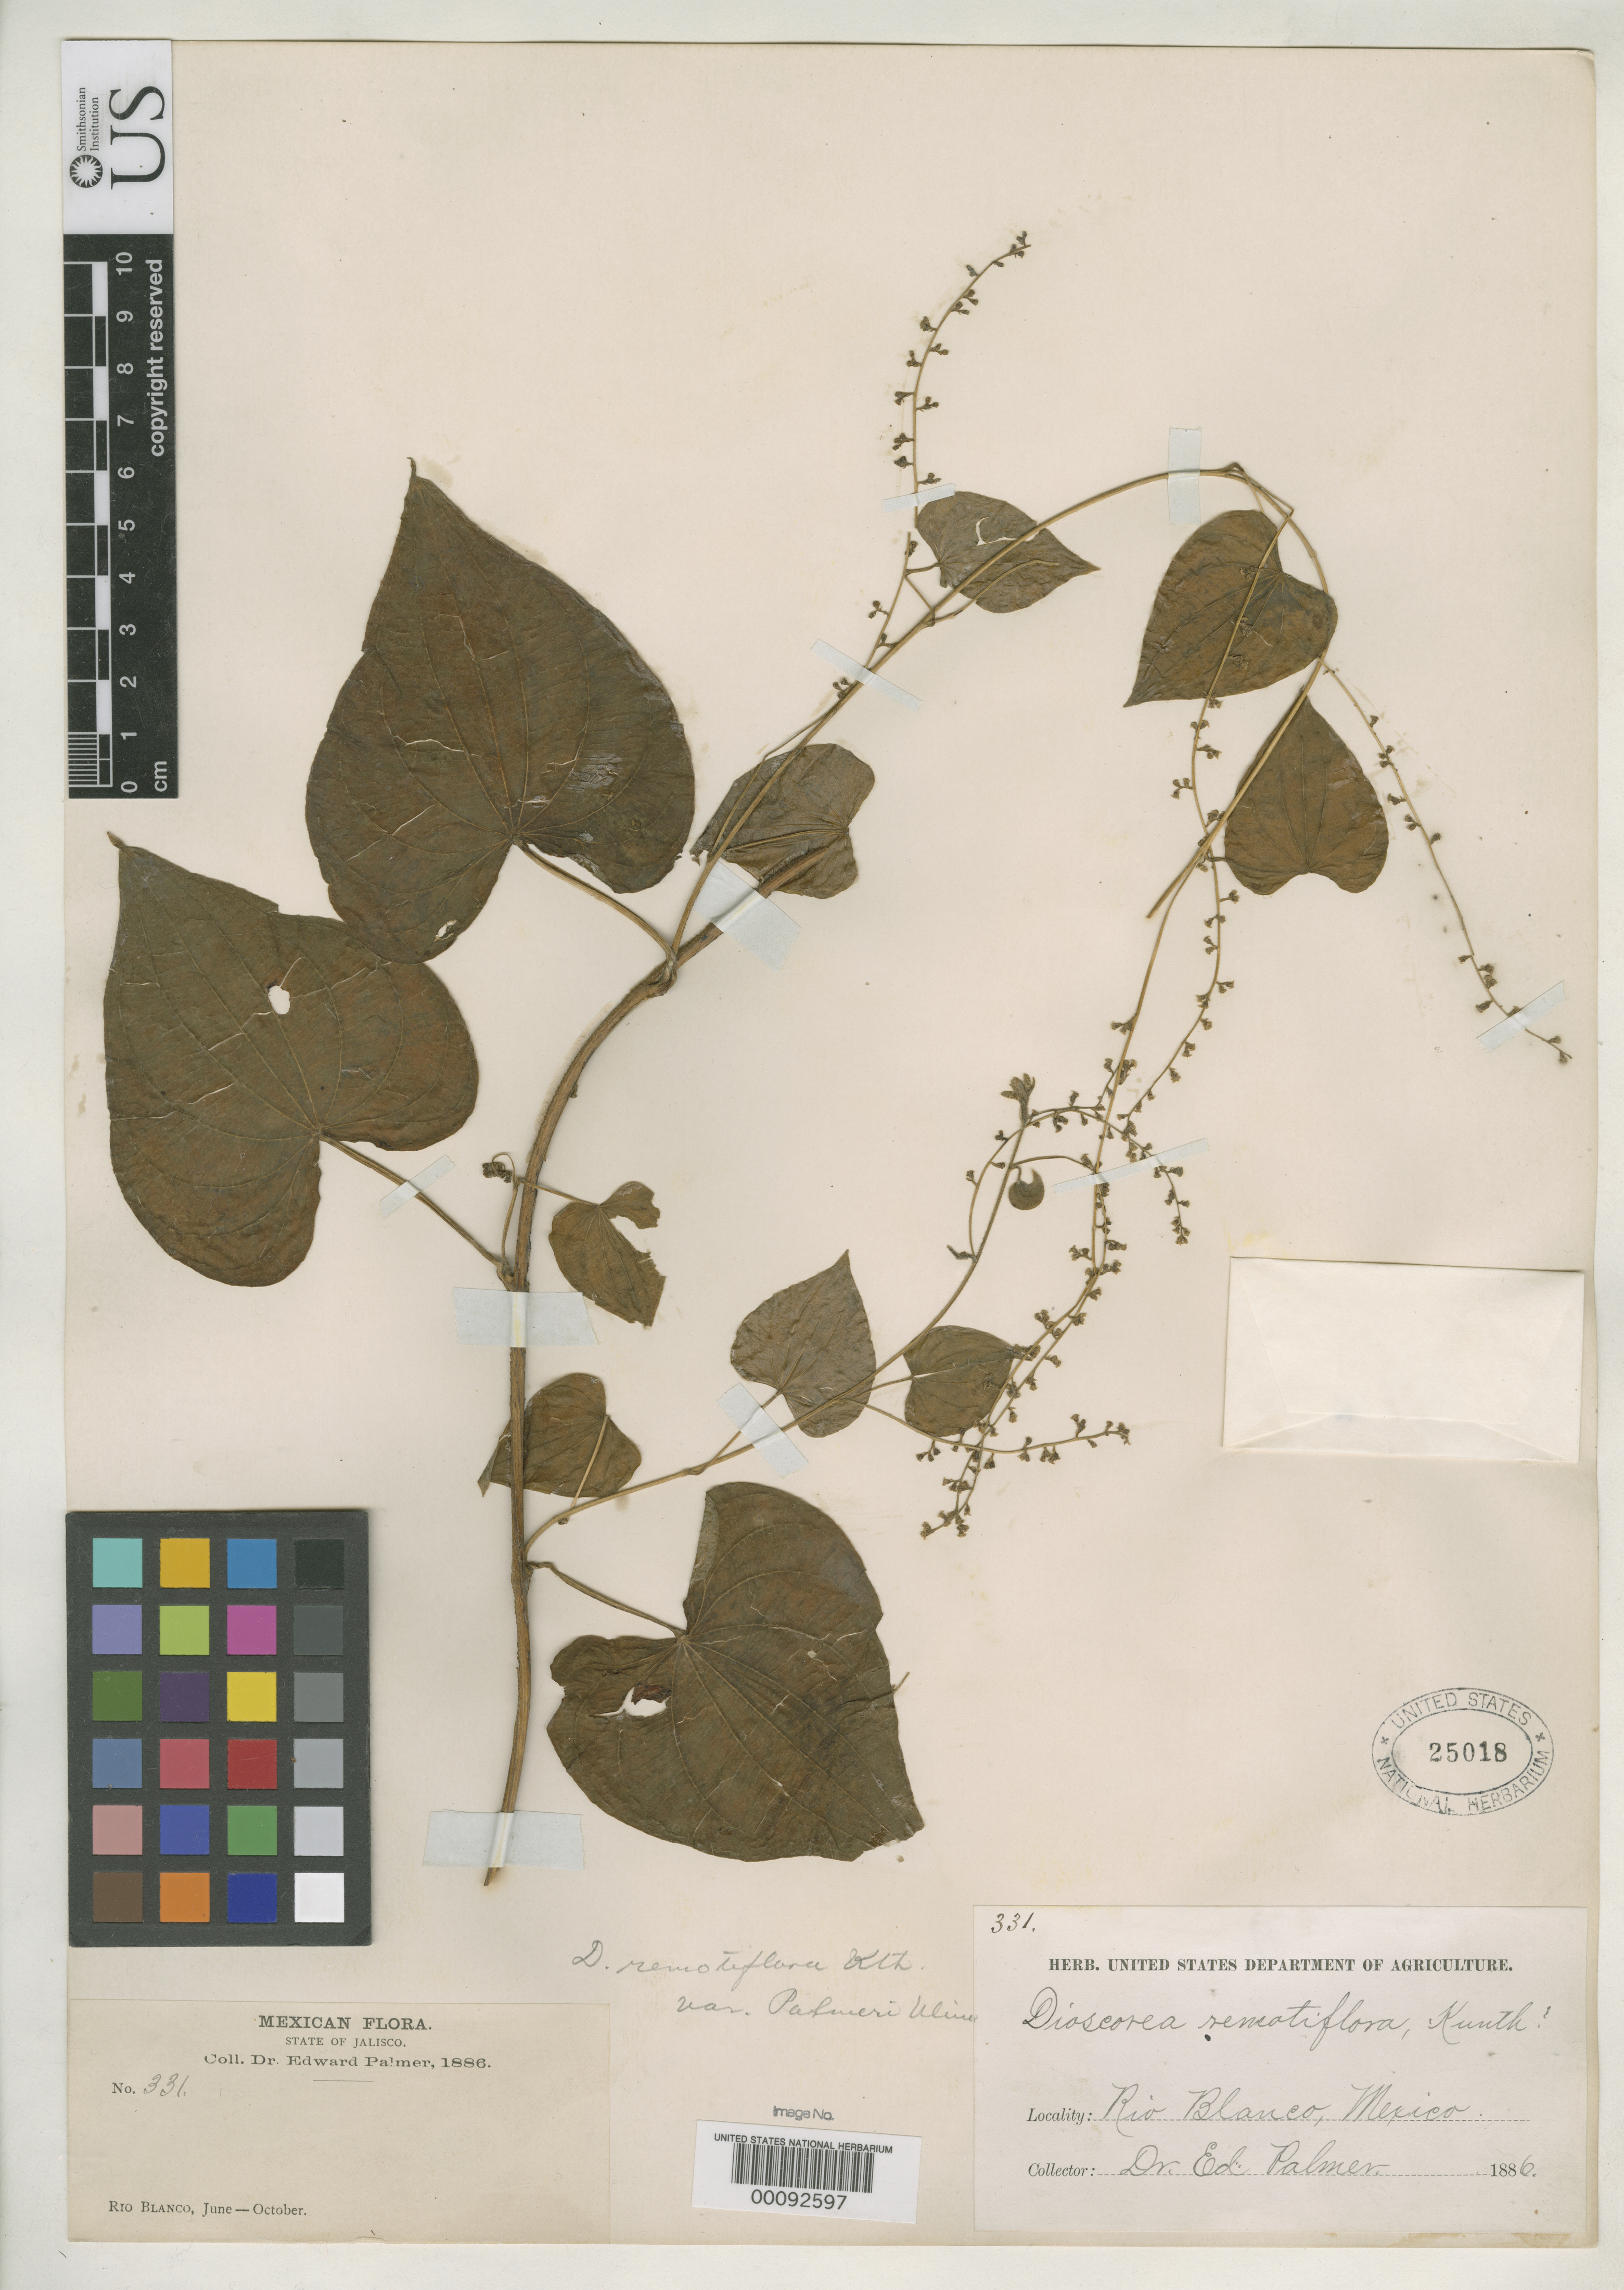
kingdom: Plantae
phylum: Tracheophyta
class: Liliopsida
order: Dioscoreales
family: Dioscoreaceae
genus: Dioscorea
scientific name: Dioscorea remotiflora var. palmeri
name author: Uline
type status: Isotype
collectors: E. Palmer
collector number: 331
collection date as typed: Jun 1886 to -- Oct 1886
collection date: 1886-06/1886-10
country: Mexico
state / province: Jalisco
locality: Rio Blanco.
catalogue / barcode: US 25018